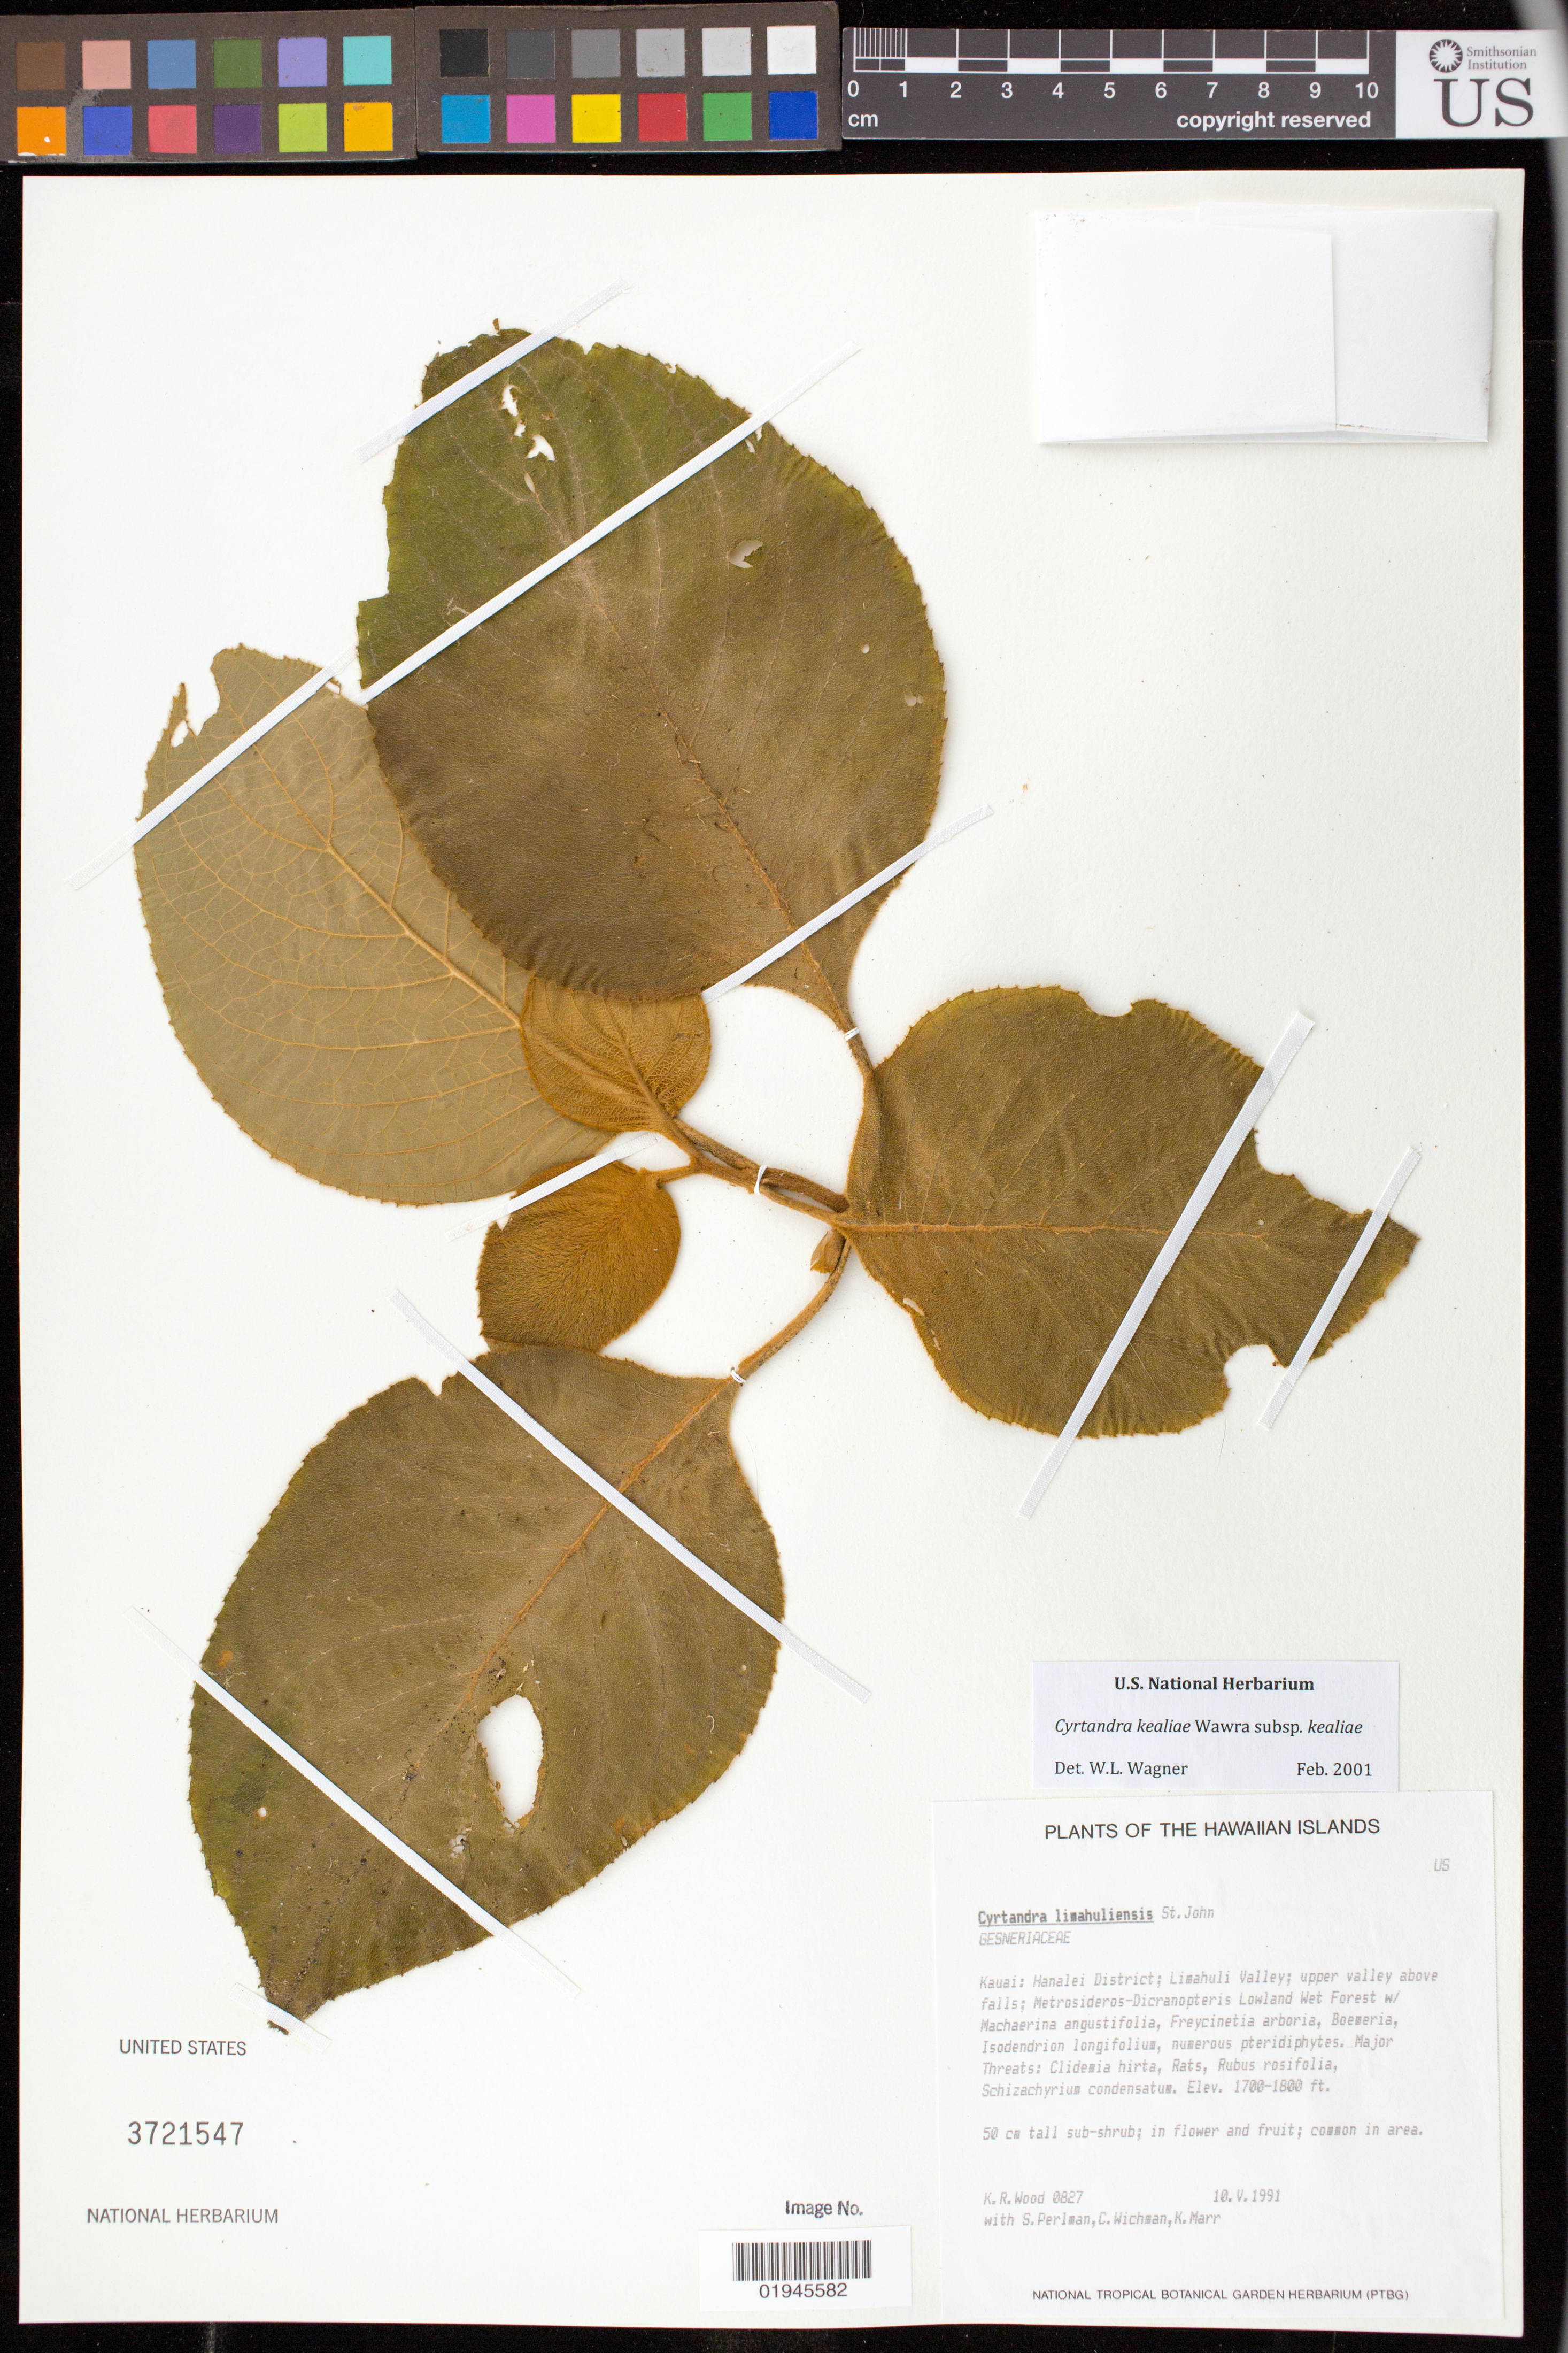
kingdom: Plantae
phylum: Tracheophyta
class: Magnoliopsida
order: Lamiales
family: Gesneriaceae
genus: Cyrtandra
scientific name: Cyrtandra kealiae subsp. kealiae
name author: Wawra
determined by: Wagner, W. L., (BOT), Smithsonian Institution - National Museum of Natural History (UNITED STATES)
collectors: K. R. Wood, S. P. Perlman, C. Wichman & K. Marr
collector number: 827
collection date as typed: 10 May 1991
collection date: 1991-05-10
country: United States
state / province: Hawaii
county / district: Kauai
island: Kaua'i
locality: Hanalei Dist., Limahuli Valley, upper valley above falls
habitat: Lowland wet forest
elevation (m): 518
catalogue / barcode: US 3721547